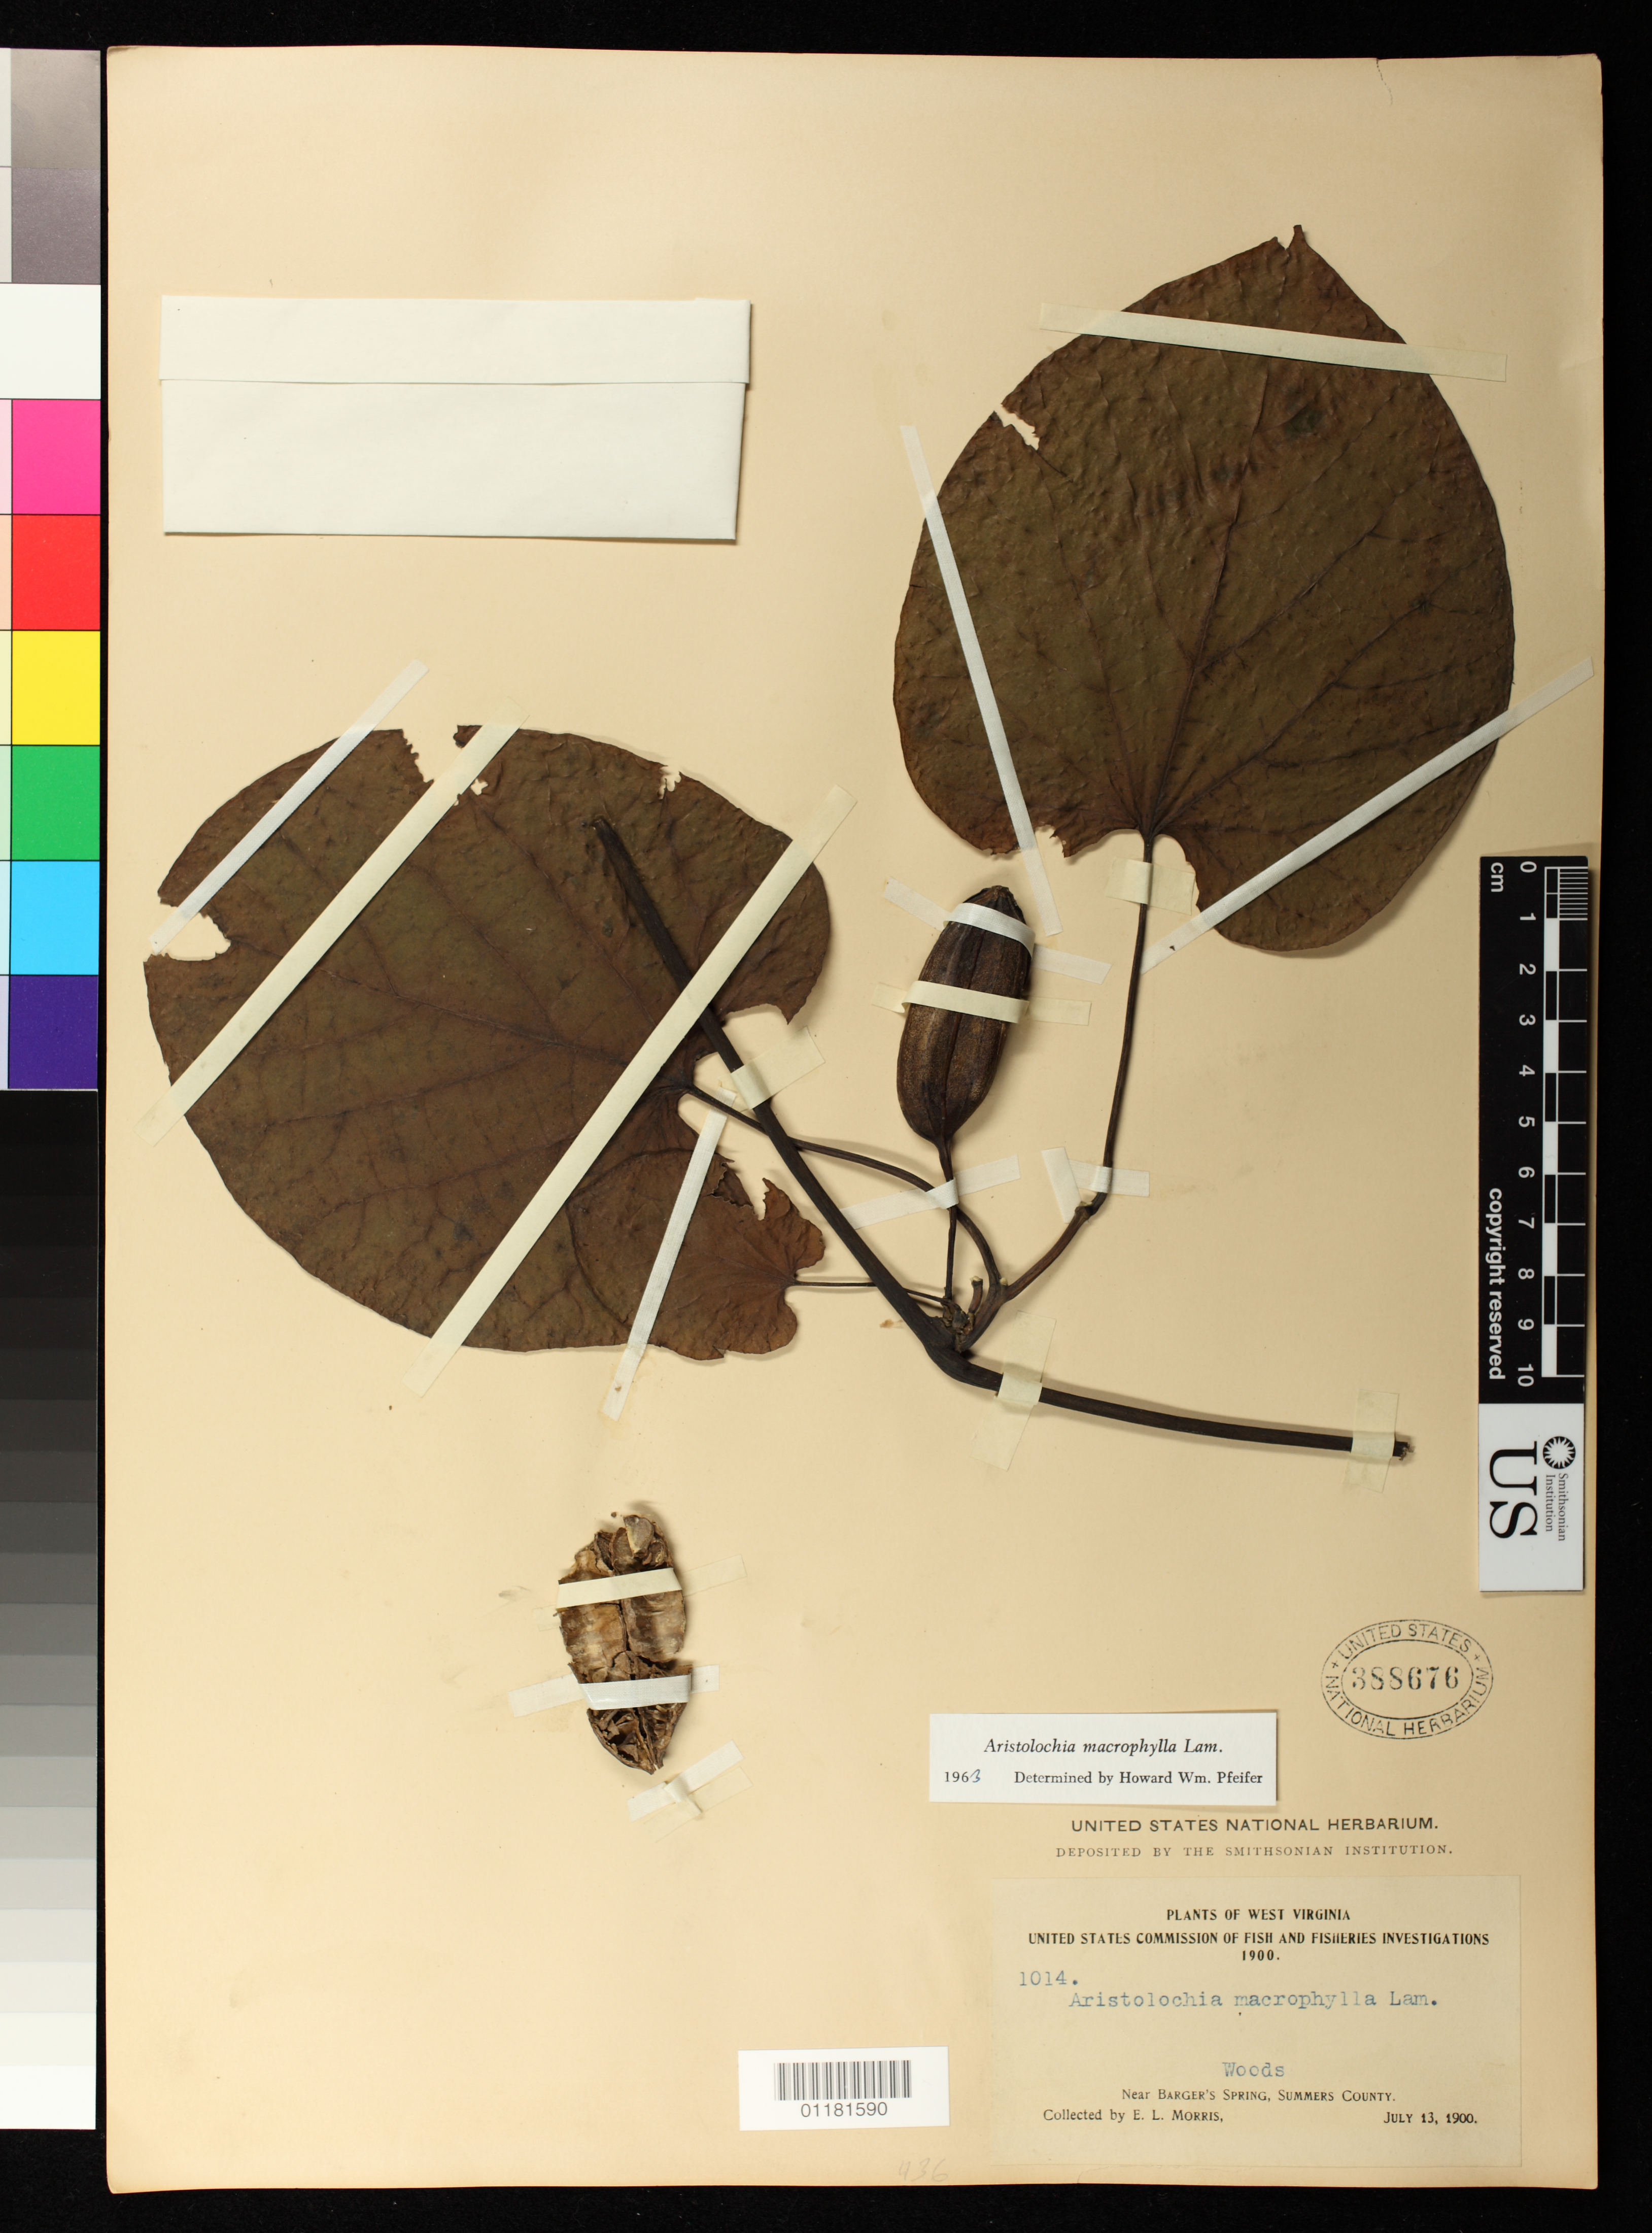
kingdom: Plantae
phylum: Tracheophyta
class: Magnoliopsida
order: Piperales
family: Aristolochiaceae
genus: Aristolochia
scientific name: Aristolochia macrophylla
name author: Lam.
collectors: E. L. Morris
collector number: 1014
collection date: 1900-07-13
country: United States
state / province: West Virginia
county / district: Summers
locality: Near Barger's Spring, Summers County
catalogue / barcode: US 388676